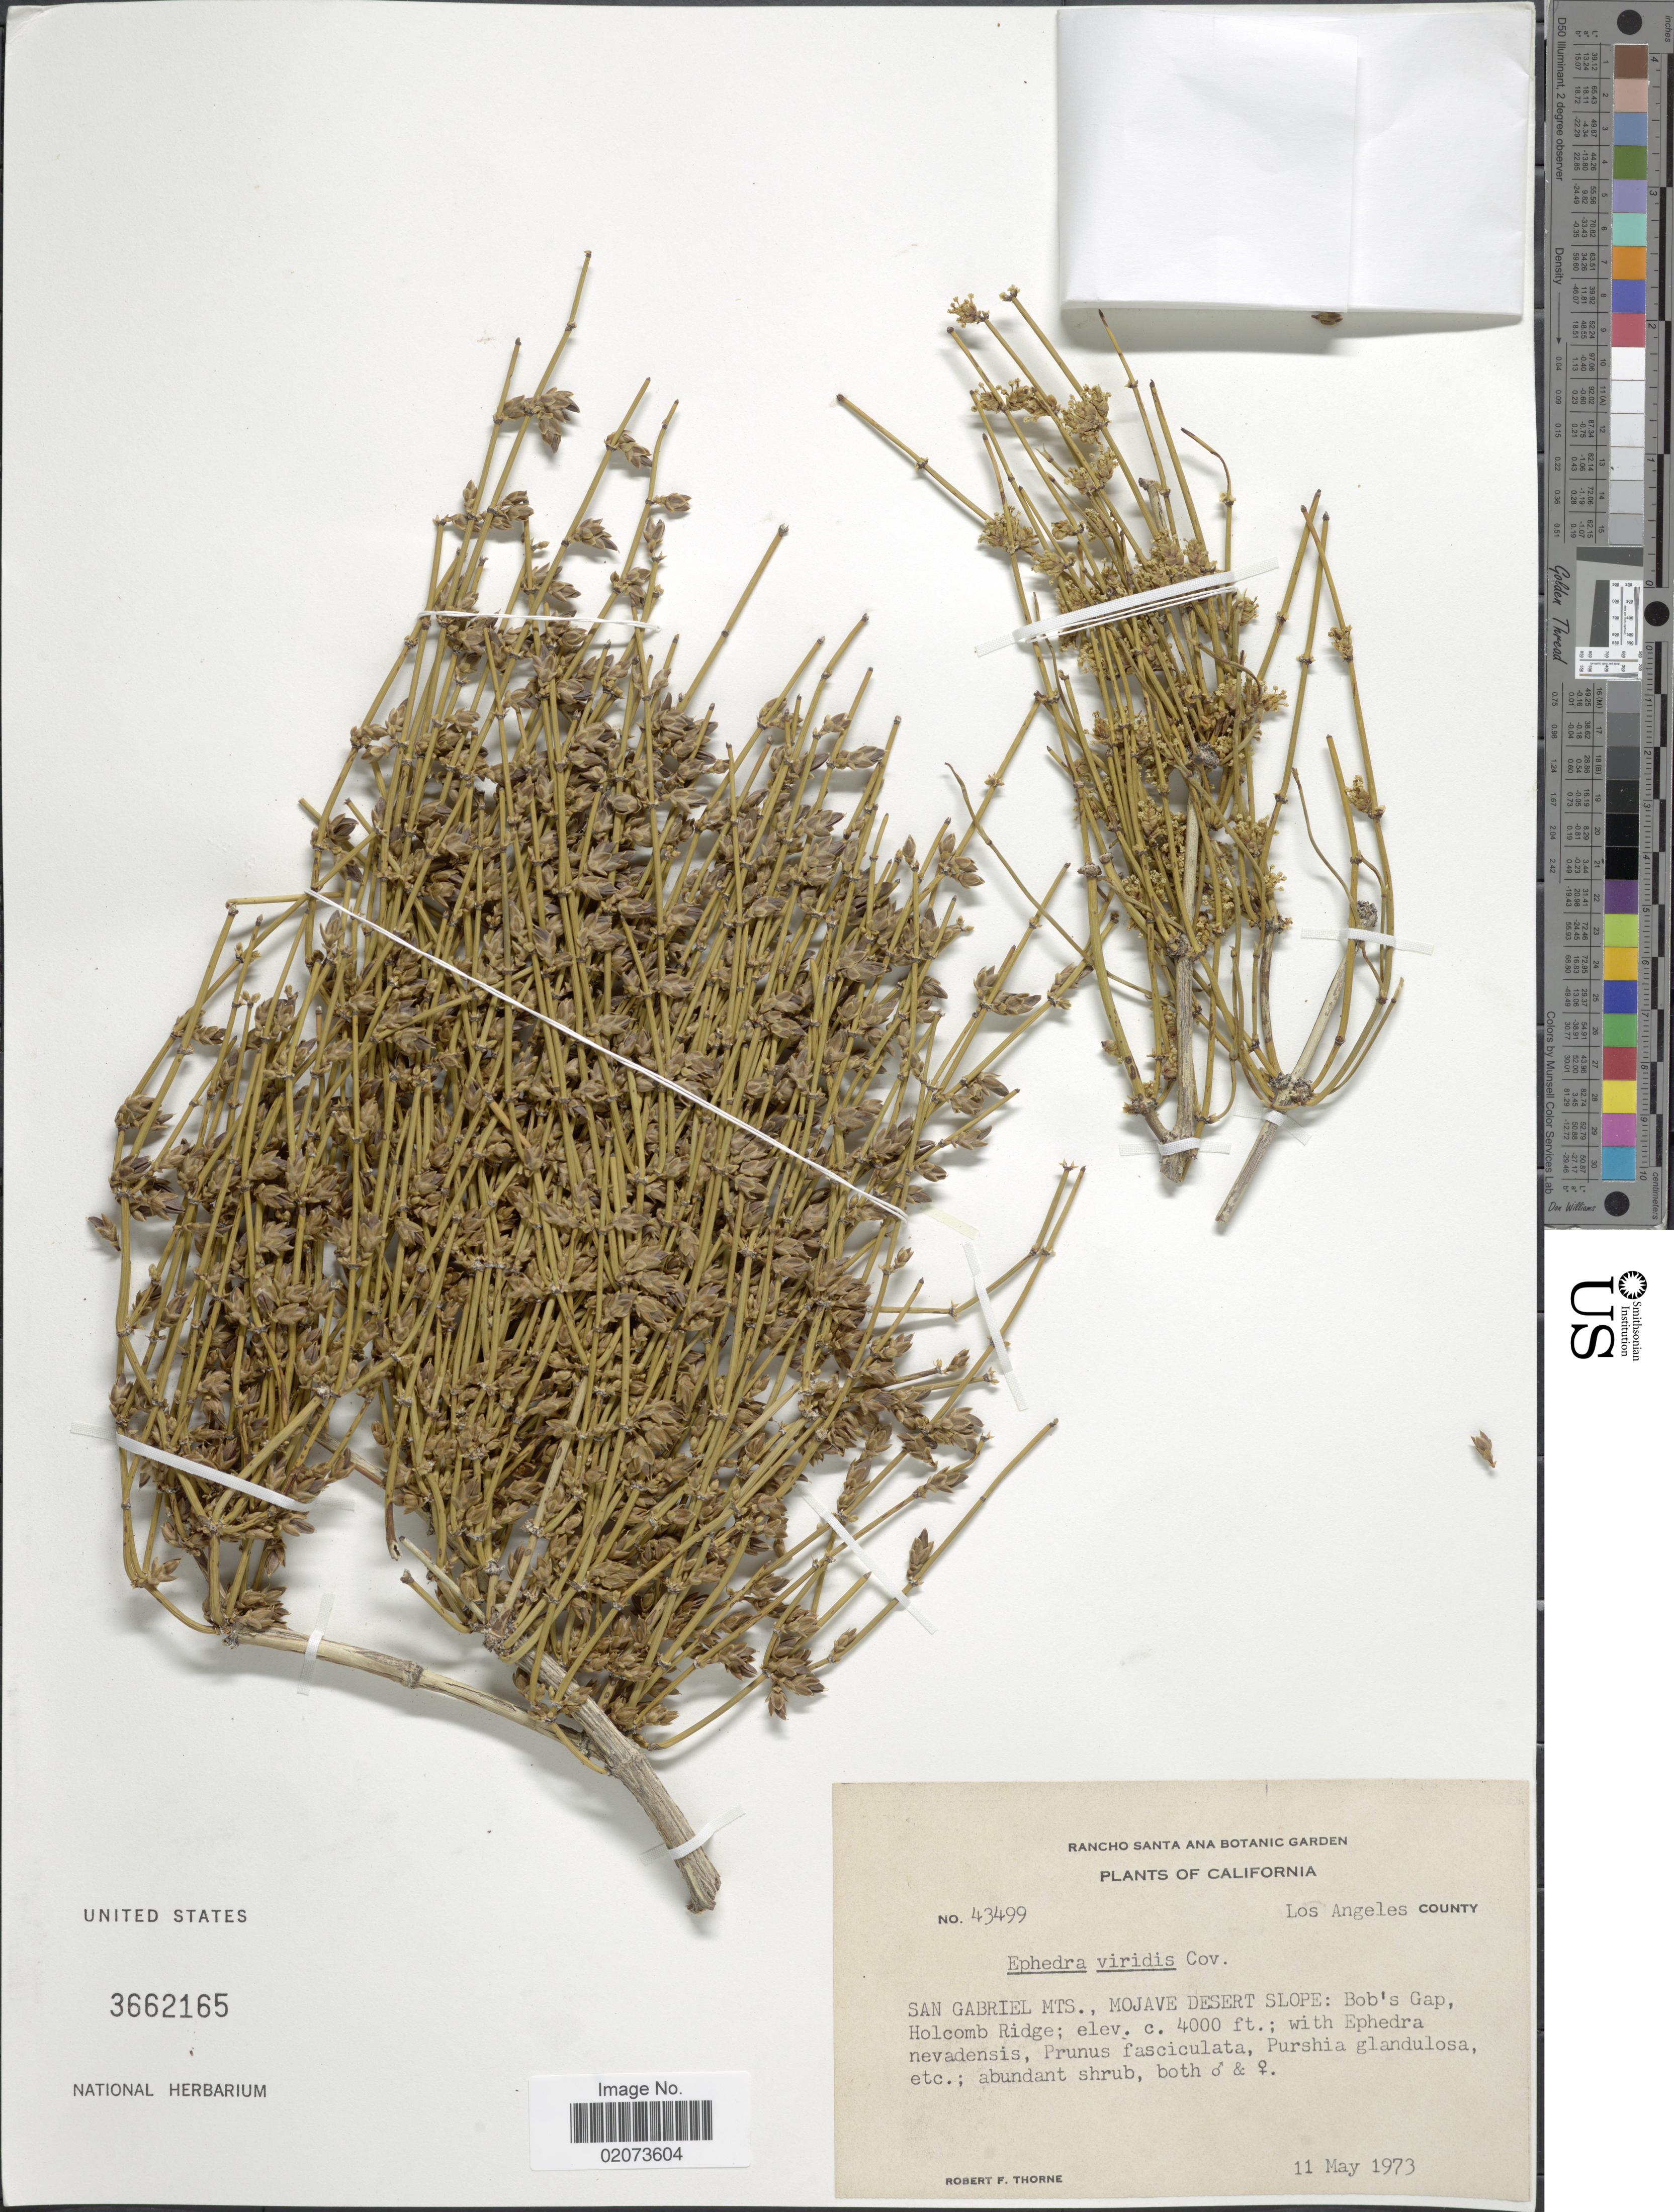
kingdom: Plantae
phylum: Tracheophyta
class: Gnetopsida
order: Ephedrales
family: Ephedraceae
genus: Ephedra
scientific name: Ephedra viridis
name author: Coville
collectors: R. F. Thorne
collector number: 43499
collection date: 1973-05-11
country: United States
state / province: California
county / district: Los Angeles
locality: San Gabriel Mts.: Mojave Desert Slope: Bob's Gap, Holcomb Ridge, Los Angelos County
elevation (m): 1219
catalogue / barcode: US 3662165